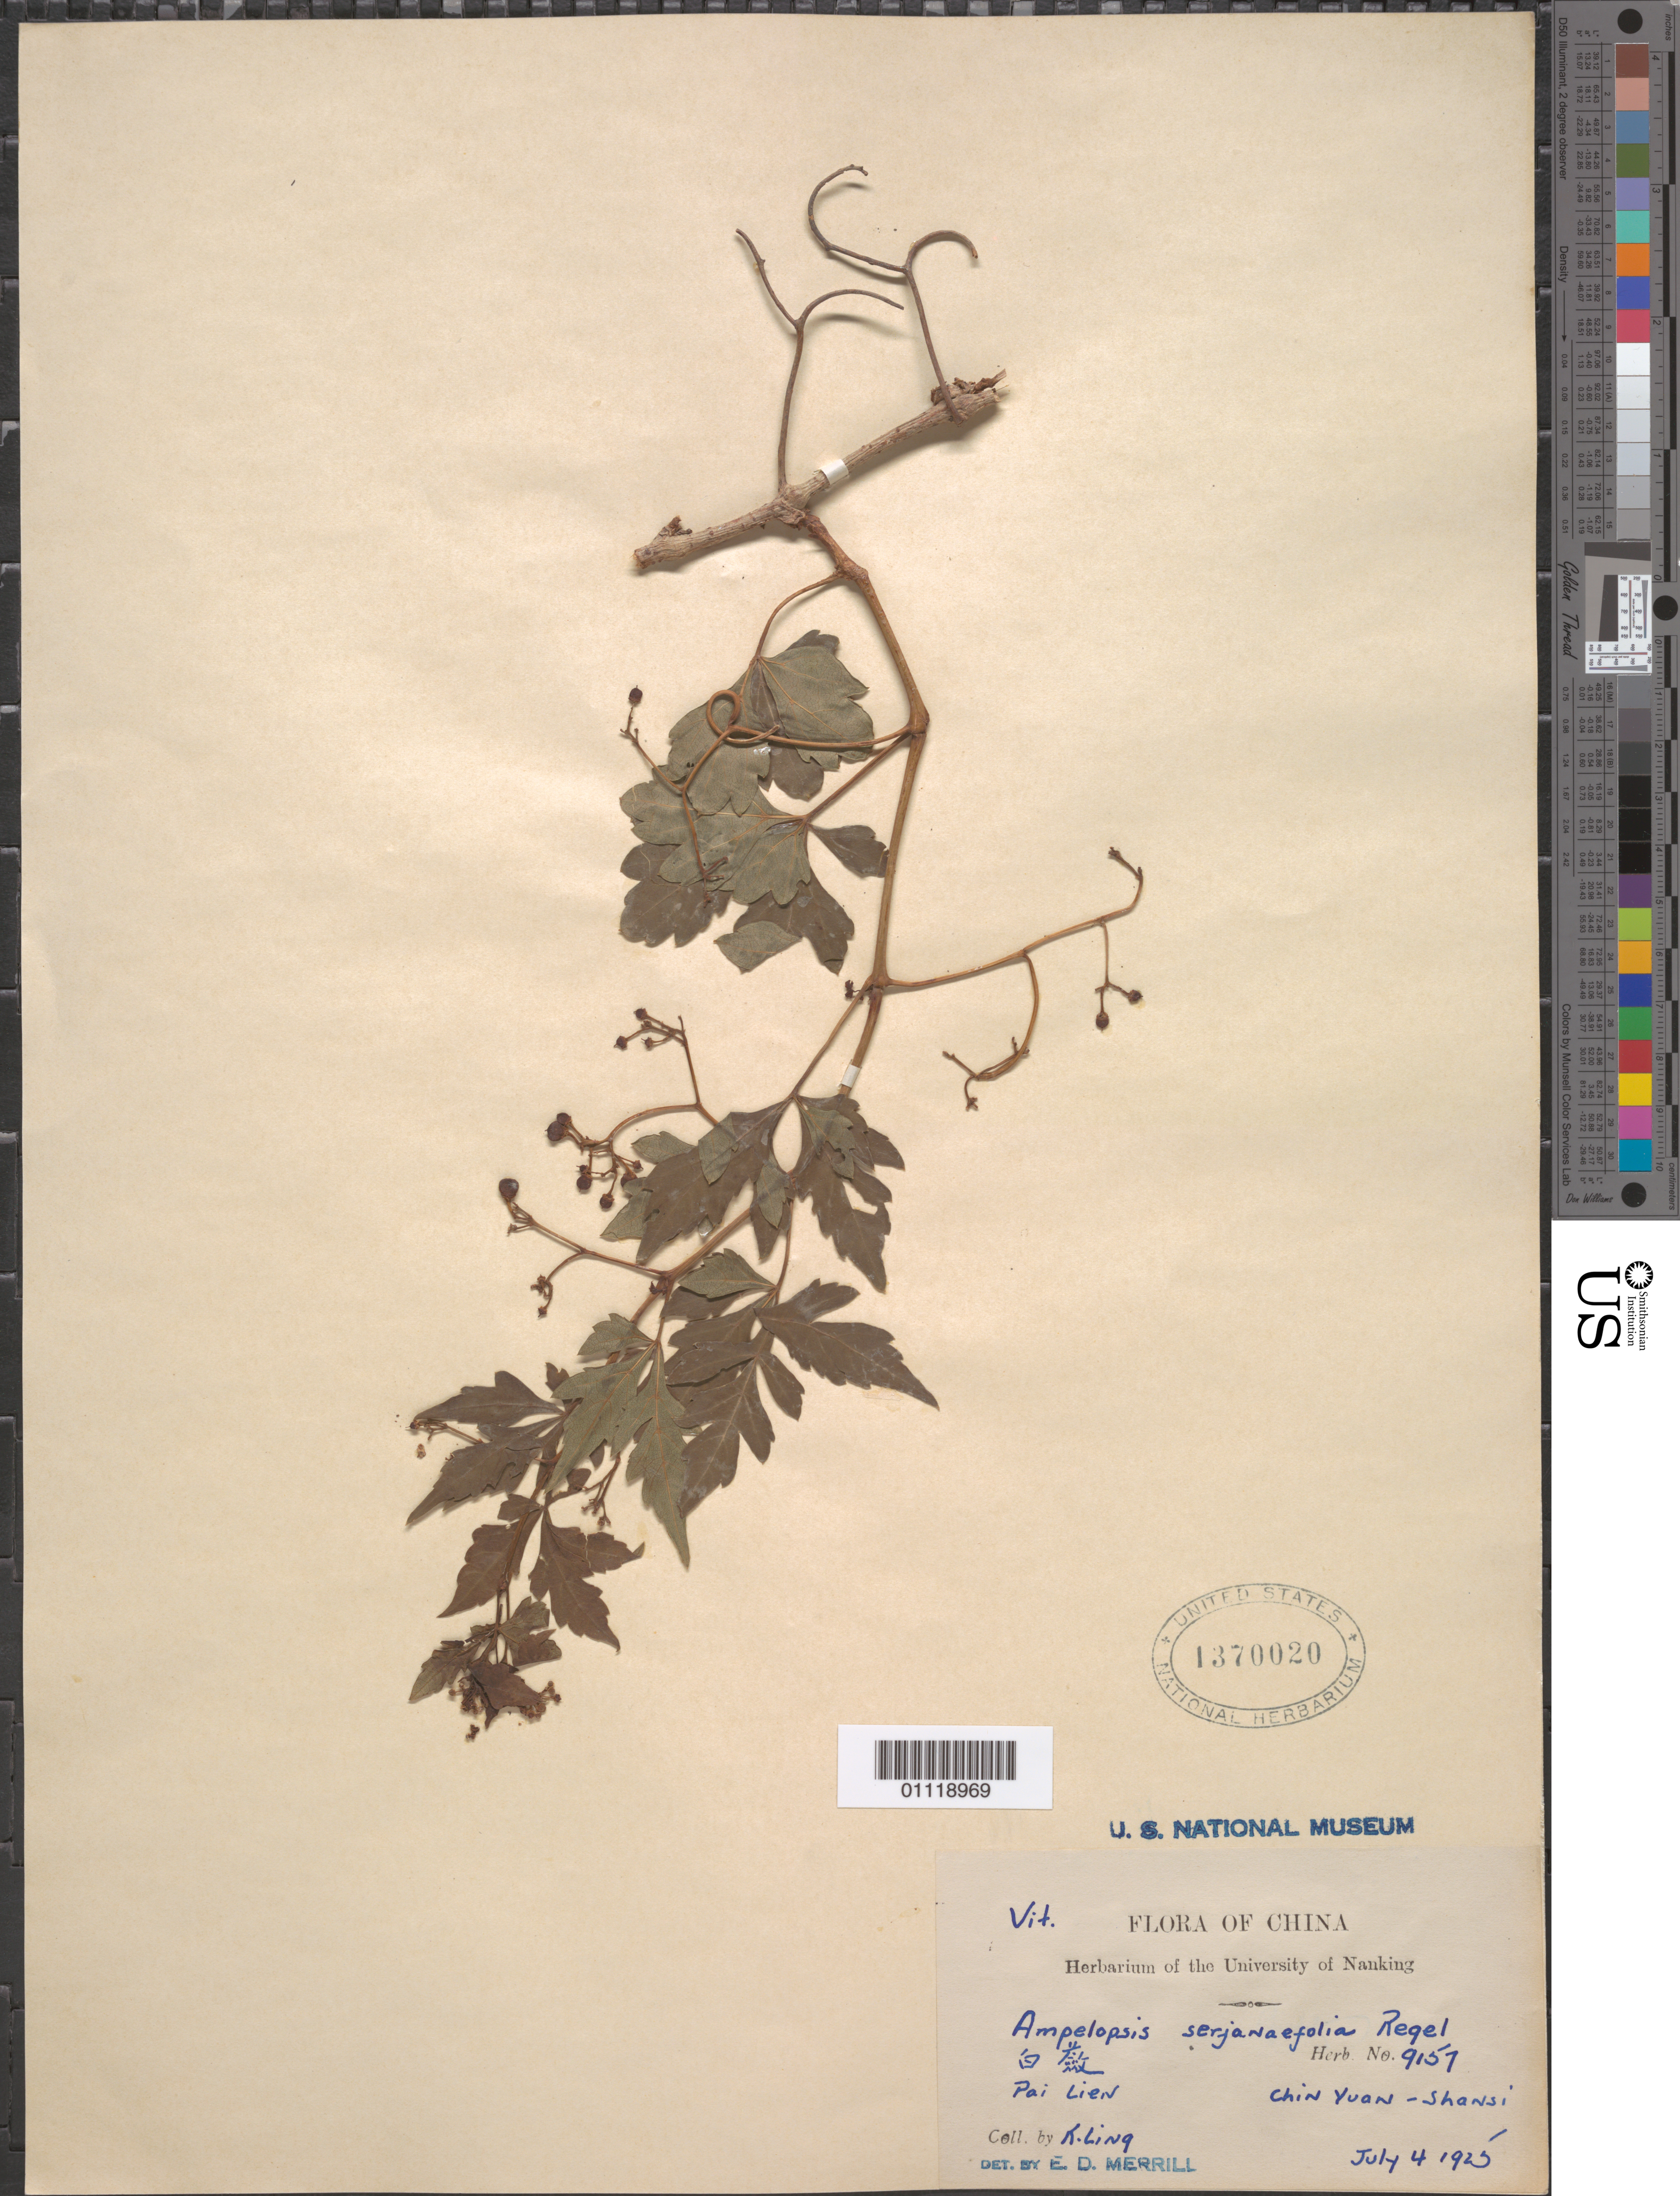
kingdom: Plantae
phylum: Tracheophyta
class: Magnoliopsida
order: Vitales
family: Vitaceae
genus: Ampelopsis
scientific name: Ampelopsis aconitifolia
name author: Bunge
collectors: L. K. Ling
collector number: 9157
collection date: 1925-07-04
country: China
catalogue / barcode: US 1370020